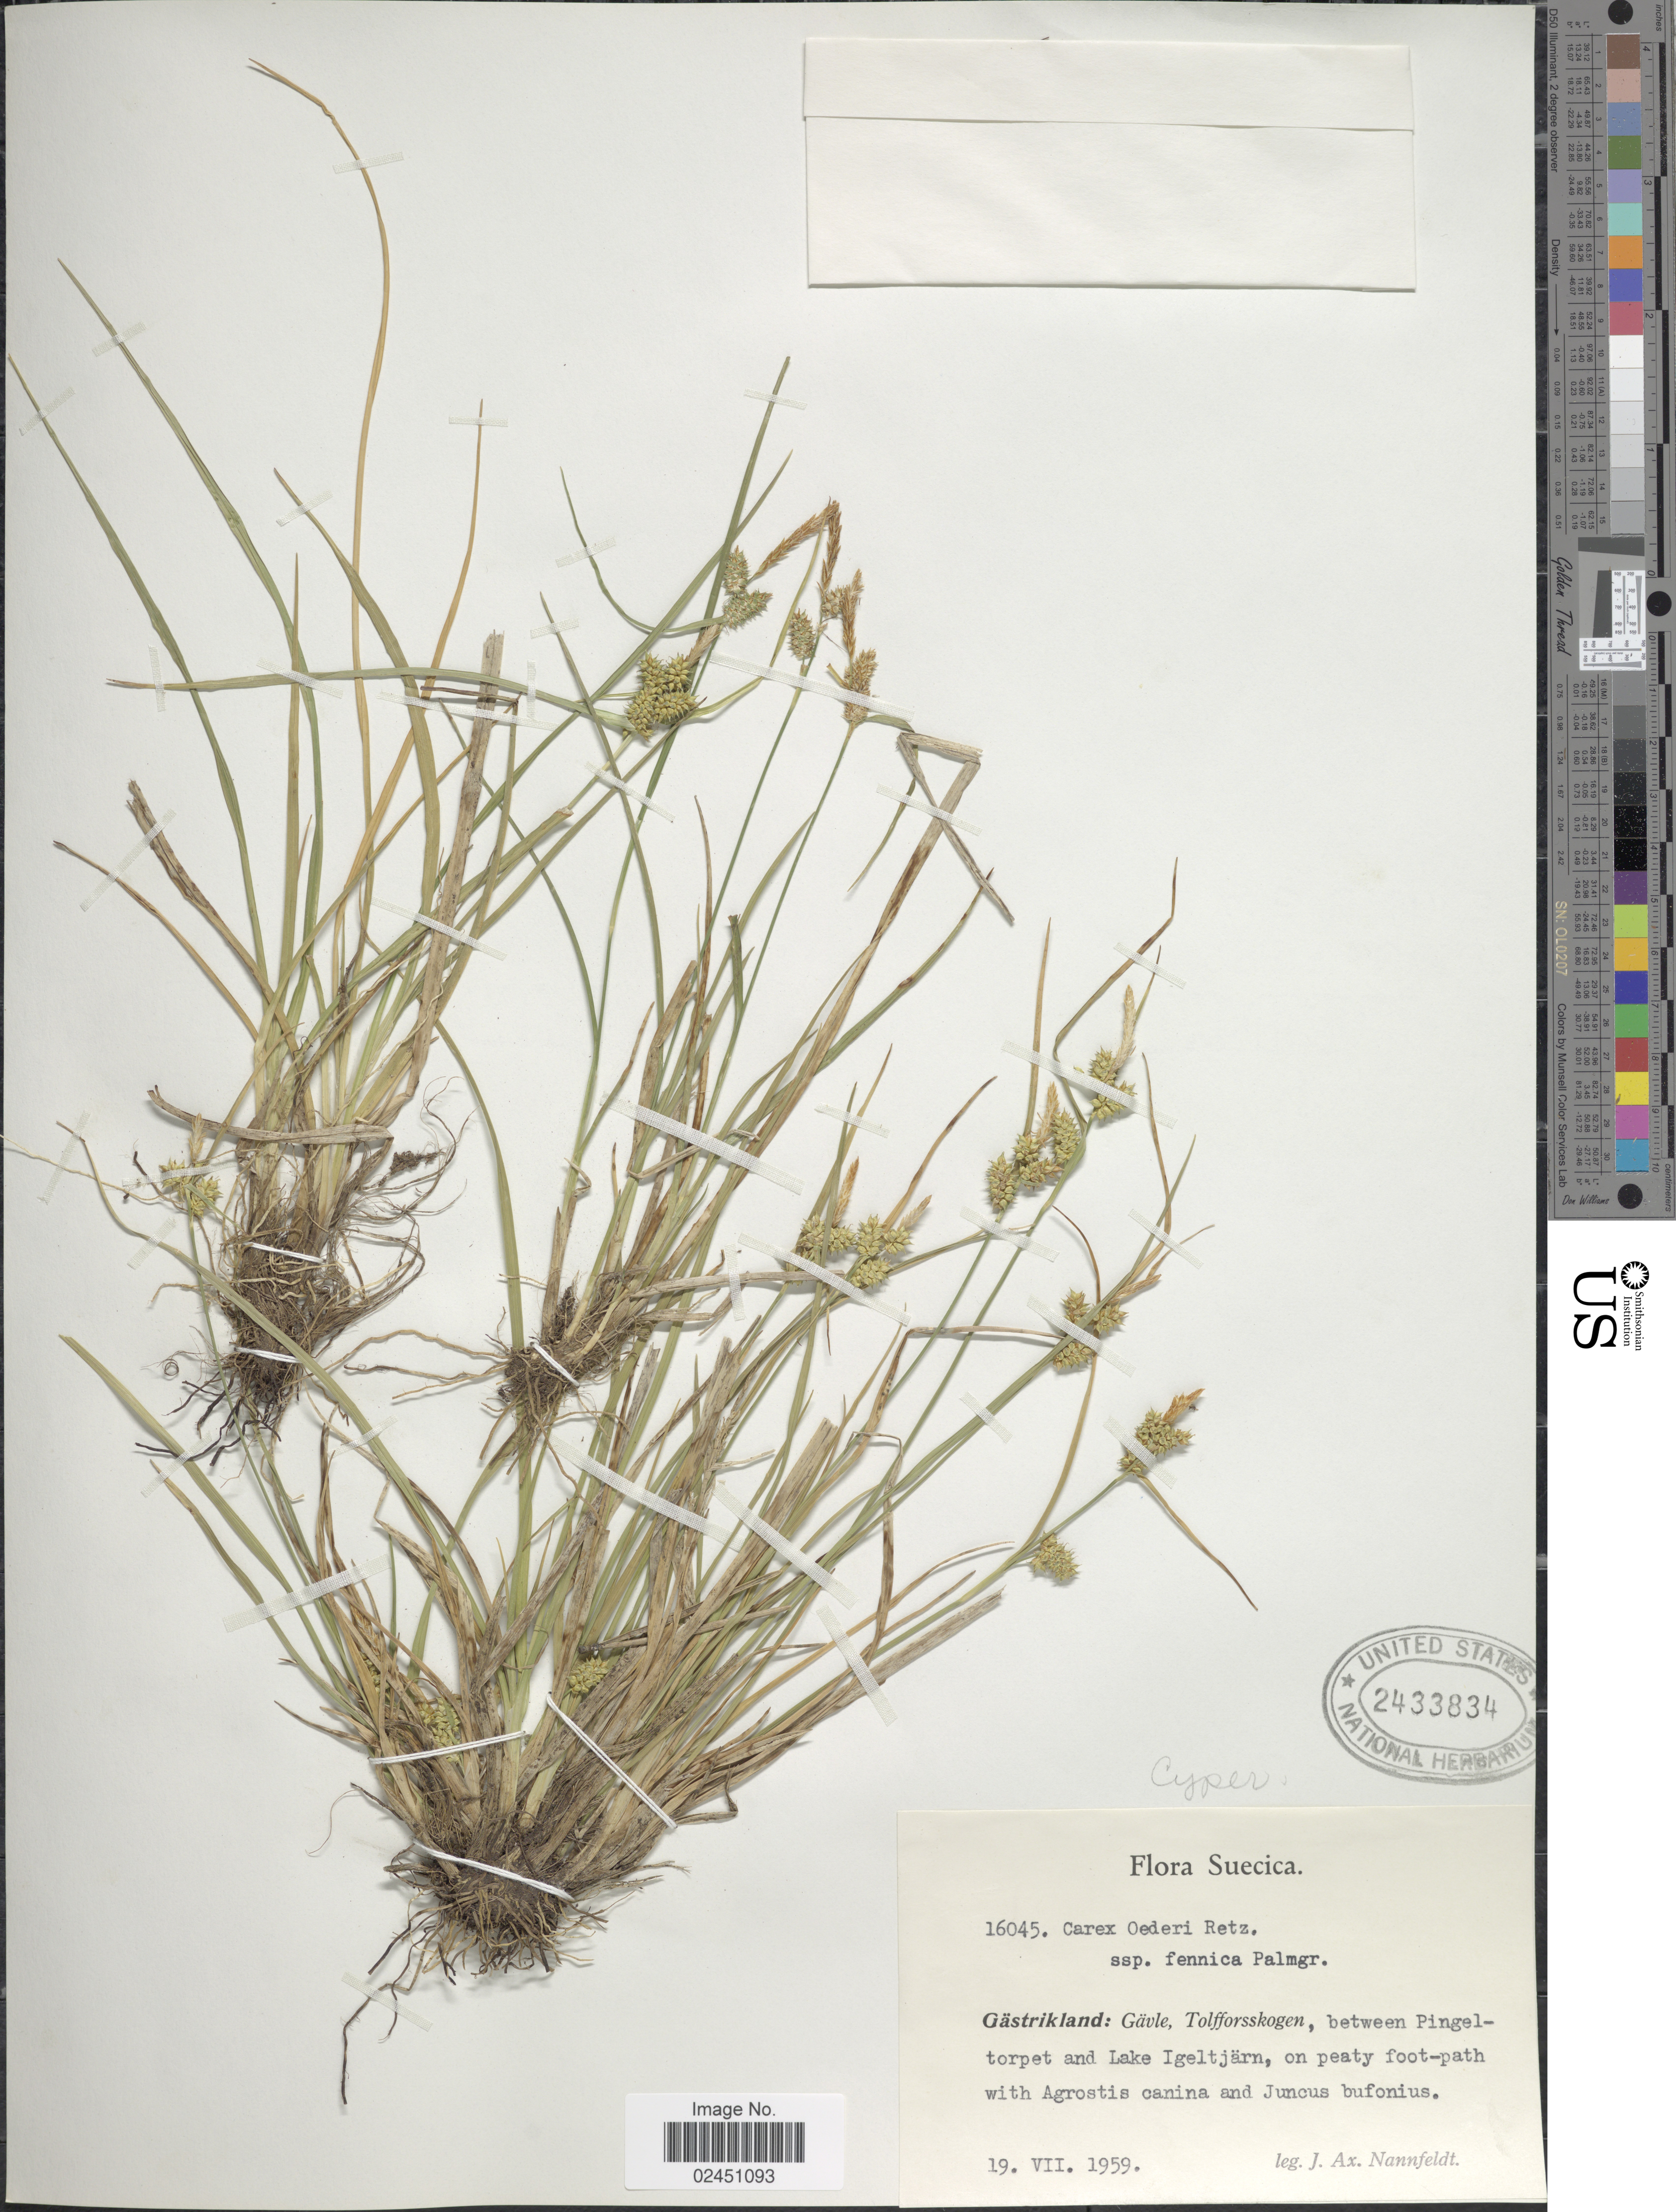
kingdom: Plantae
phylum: Tracheophyta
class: Liliopsida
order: Poales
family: Cyperaceae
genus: Carex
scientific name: Carex oederi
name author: Retz.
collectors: J. Nannfeldt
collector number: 16045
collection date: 1959-07-19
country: Sweden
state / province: Gavleborg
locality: Suecica. Gastrikland: Gavle, Tolfforsskogen, between Pingeltorpet and Lake Igeltjarn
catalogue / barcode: US 2433834